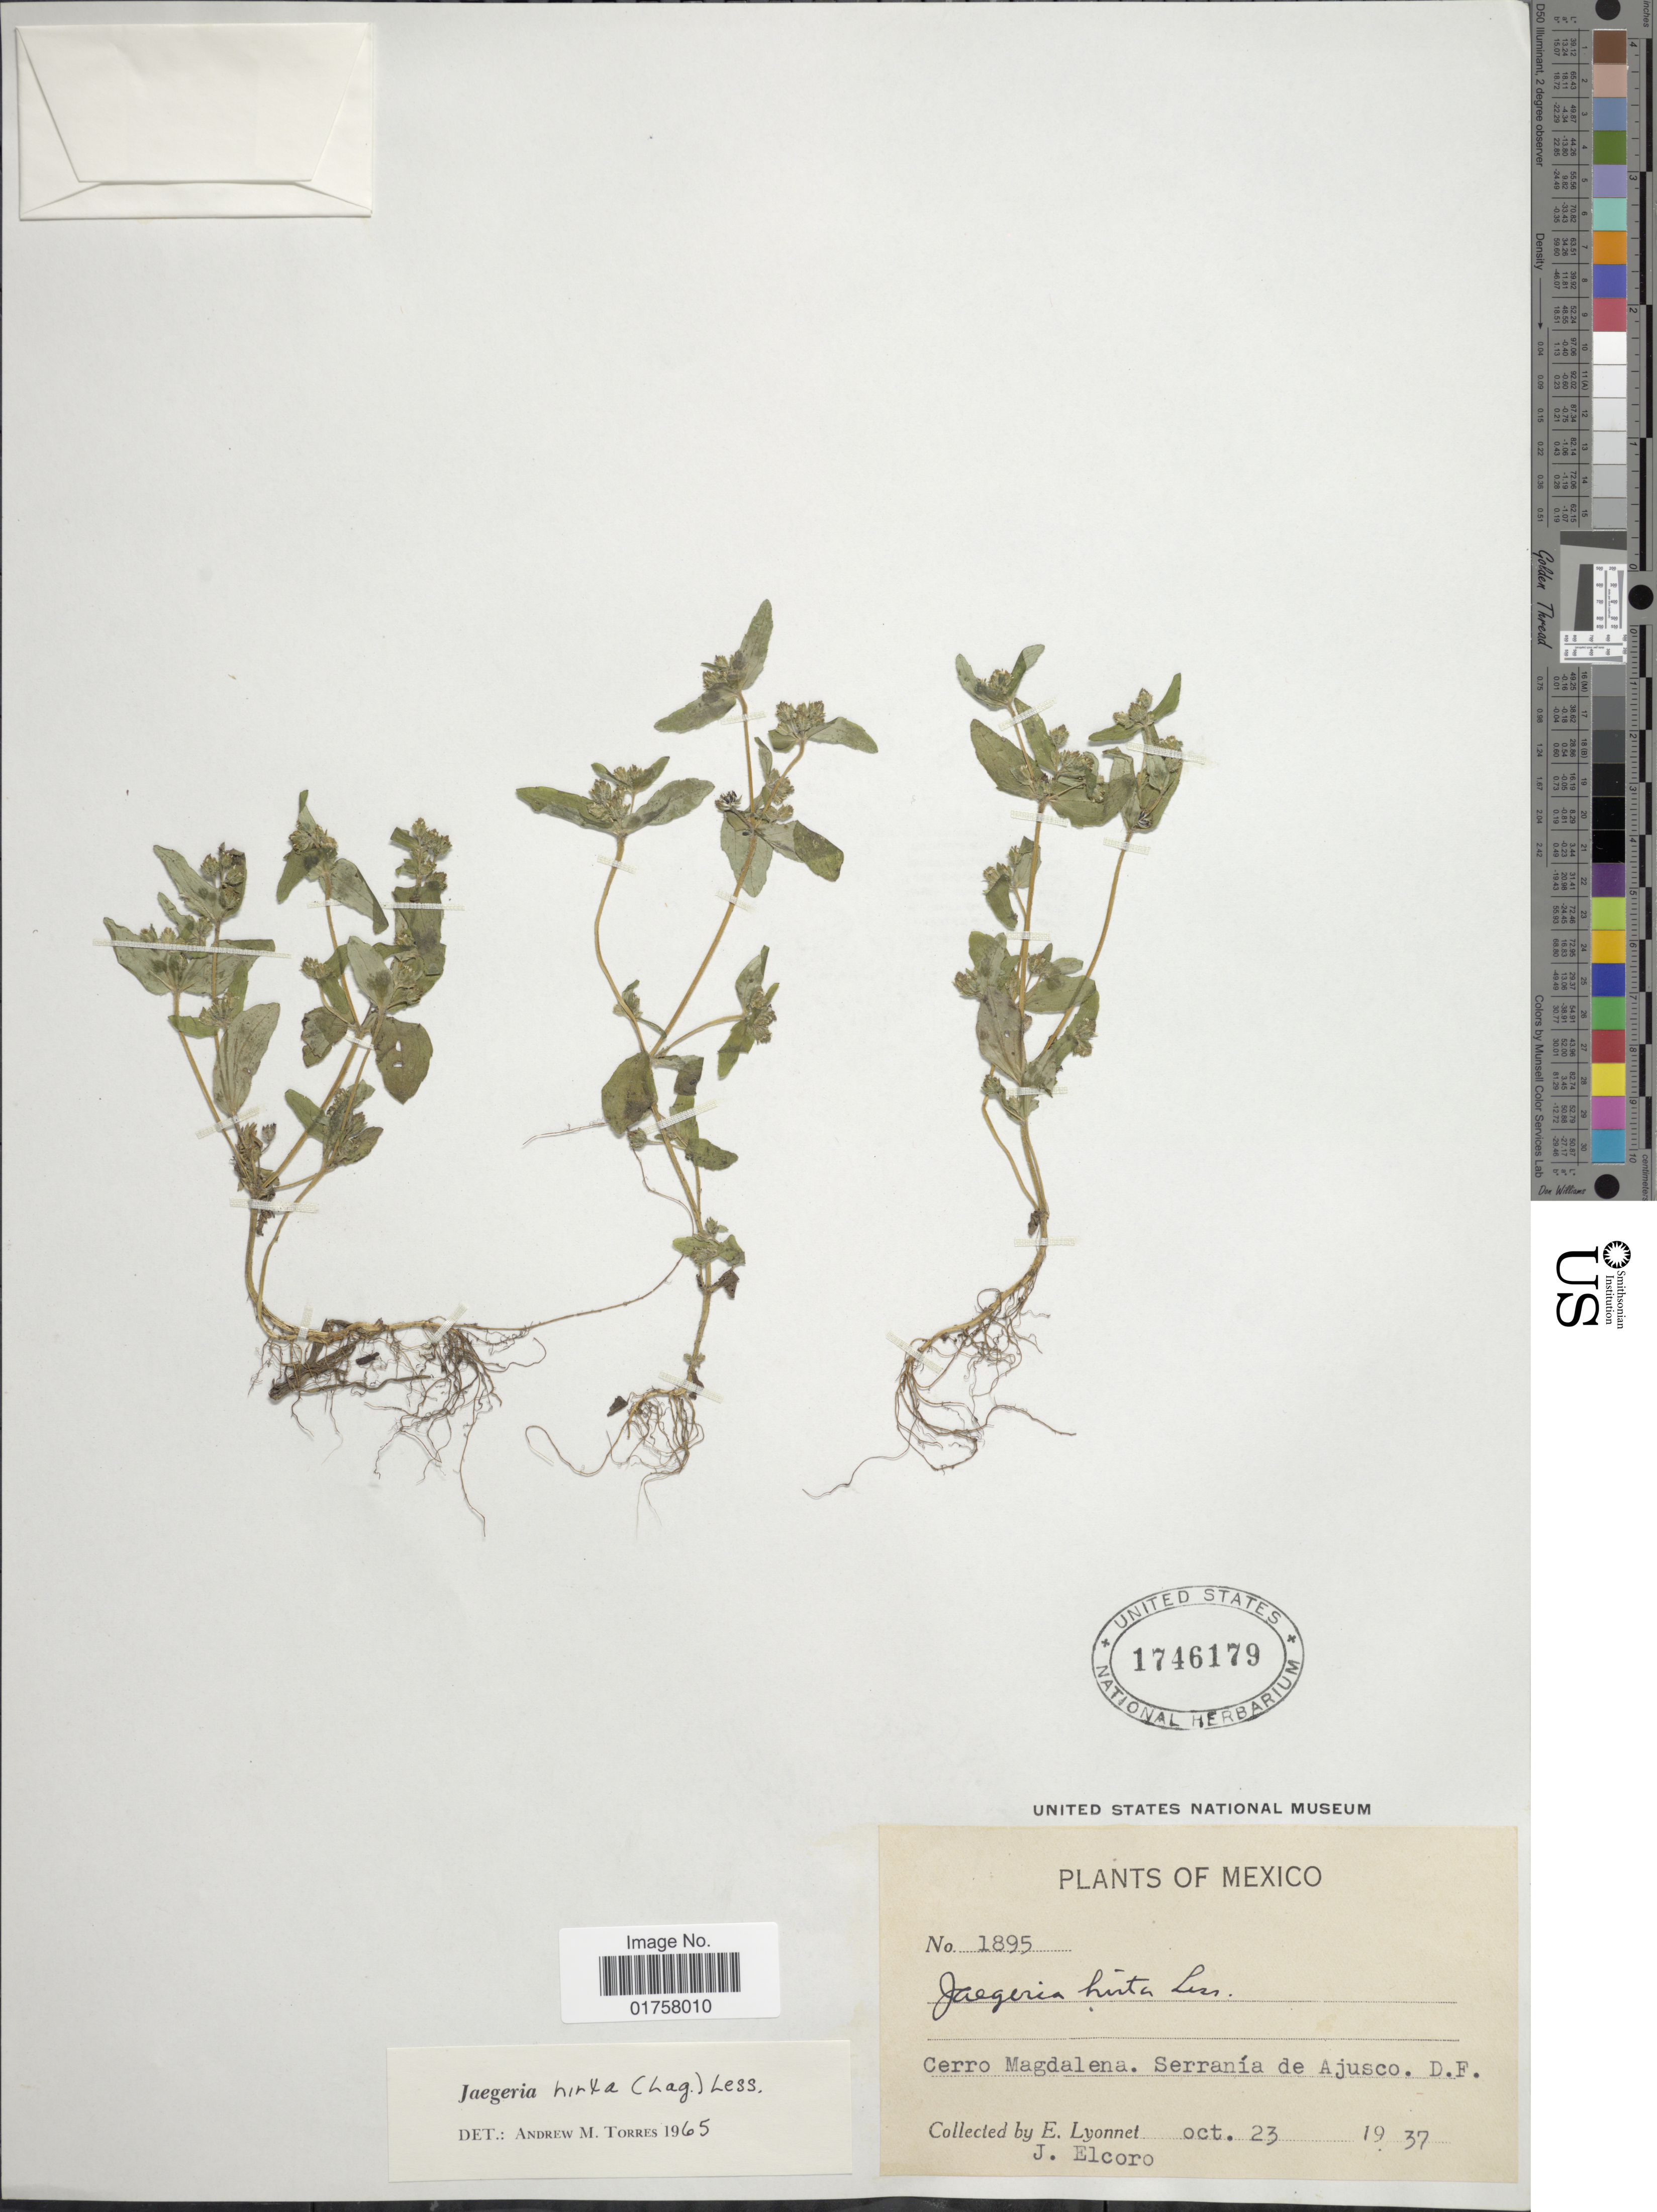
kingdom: Plantae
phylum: Tracheophyta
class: Magnoliopsida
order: Asterales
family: Asteraceae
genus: Jaegeria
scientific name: Jaegeria hirta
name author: (Lag.) Less.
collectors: E. Lyonnet & J. Elcoro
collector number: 1895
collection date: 1937-10-23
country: Mexico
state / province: Distrito Federal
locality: Cerro Magdalena, Serranía de Ajusco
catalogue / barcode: US 1746179